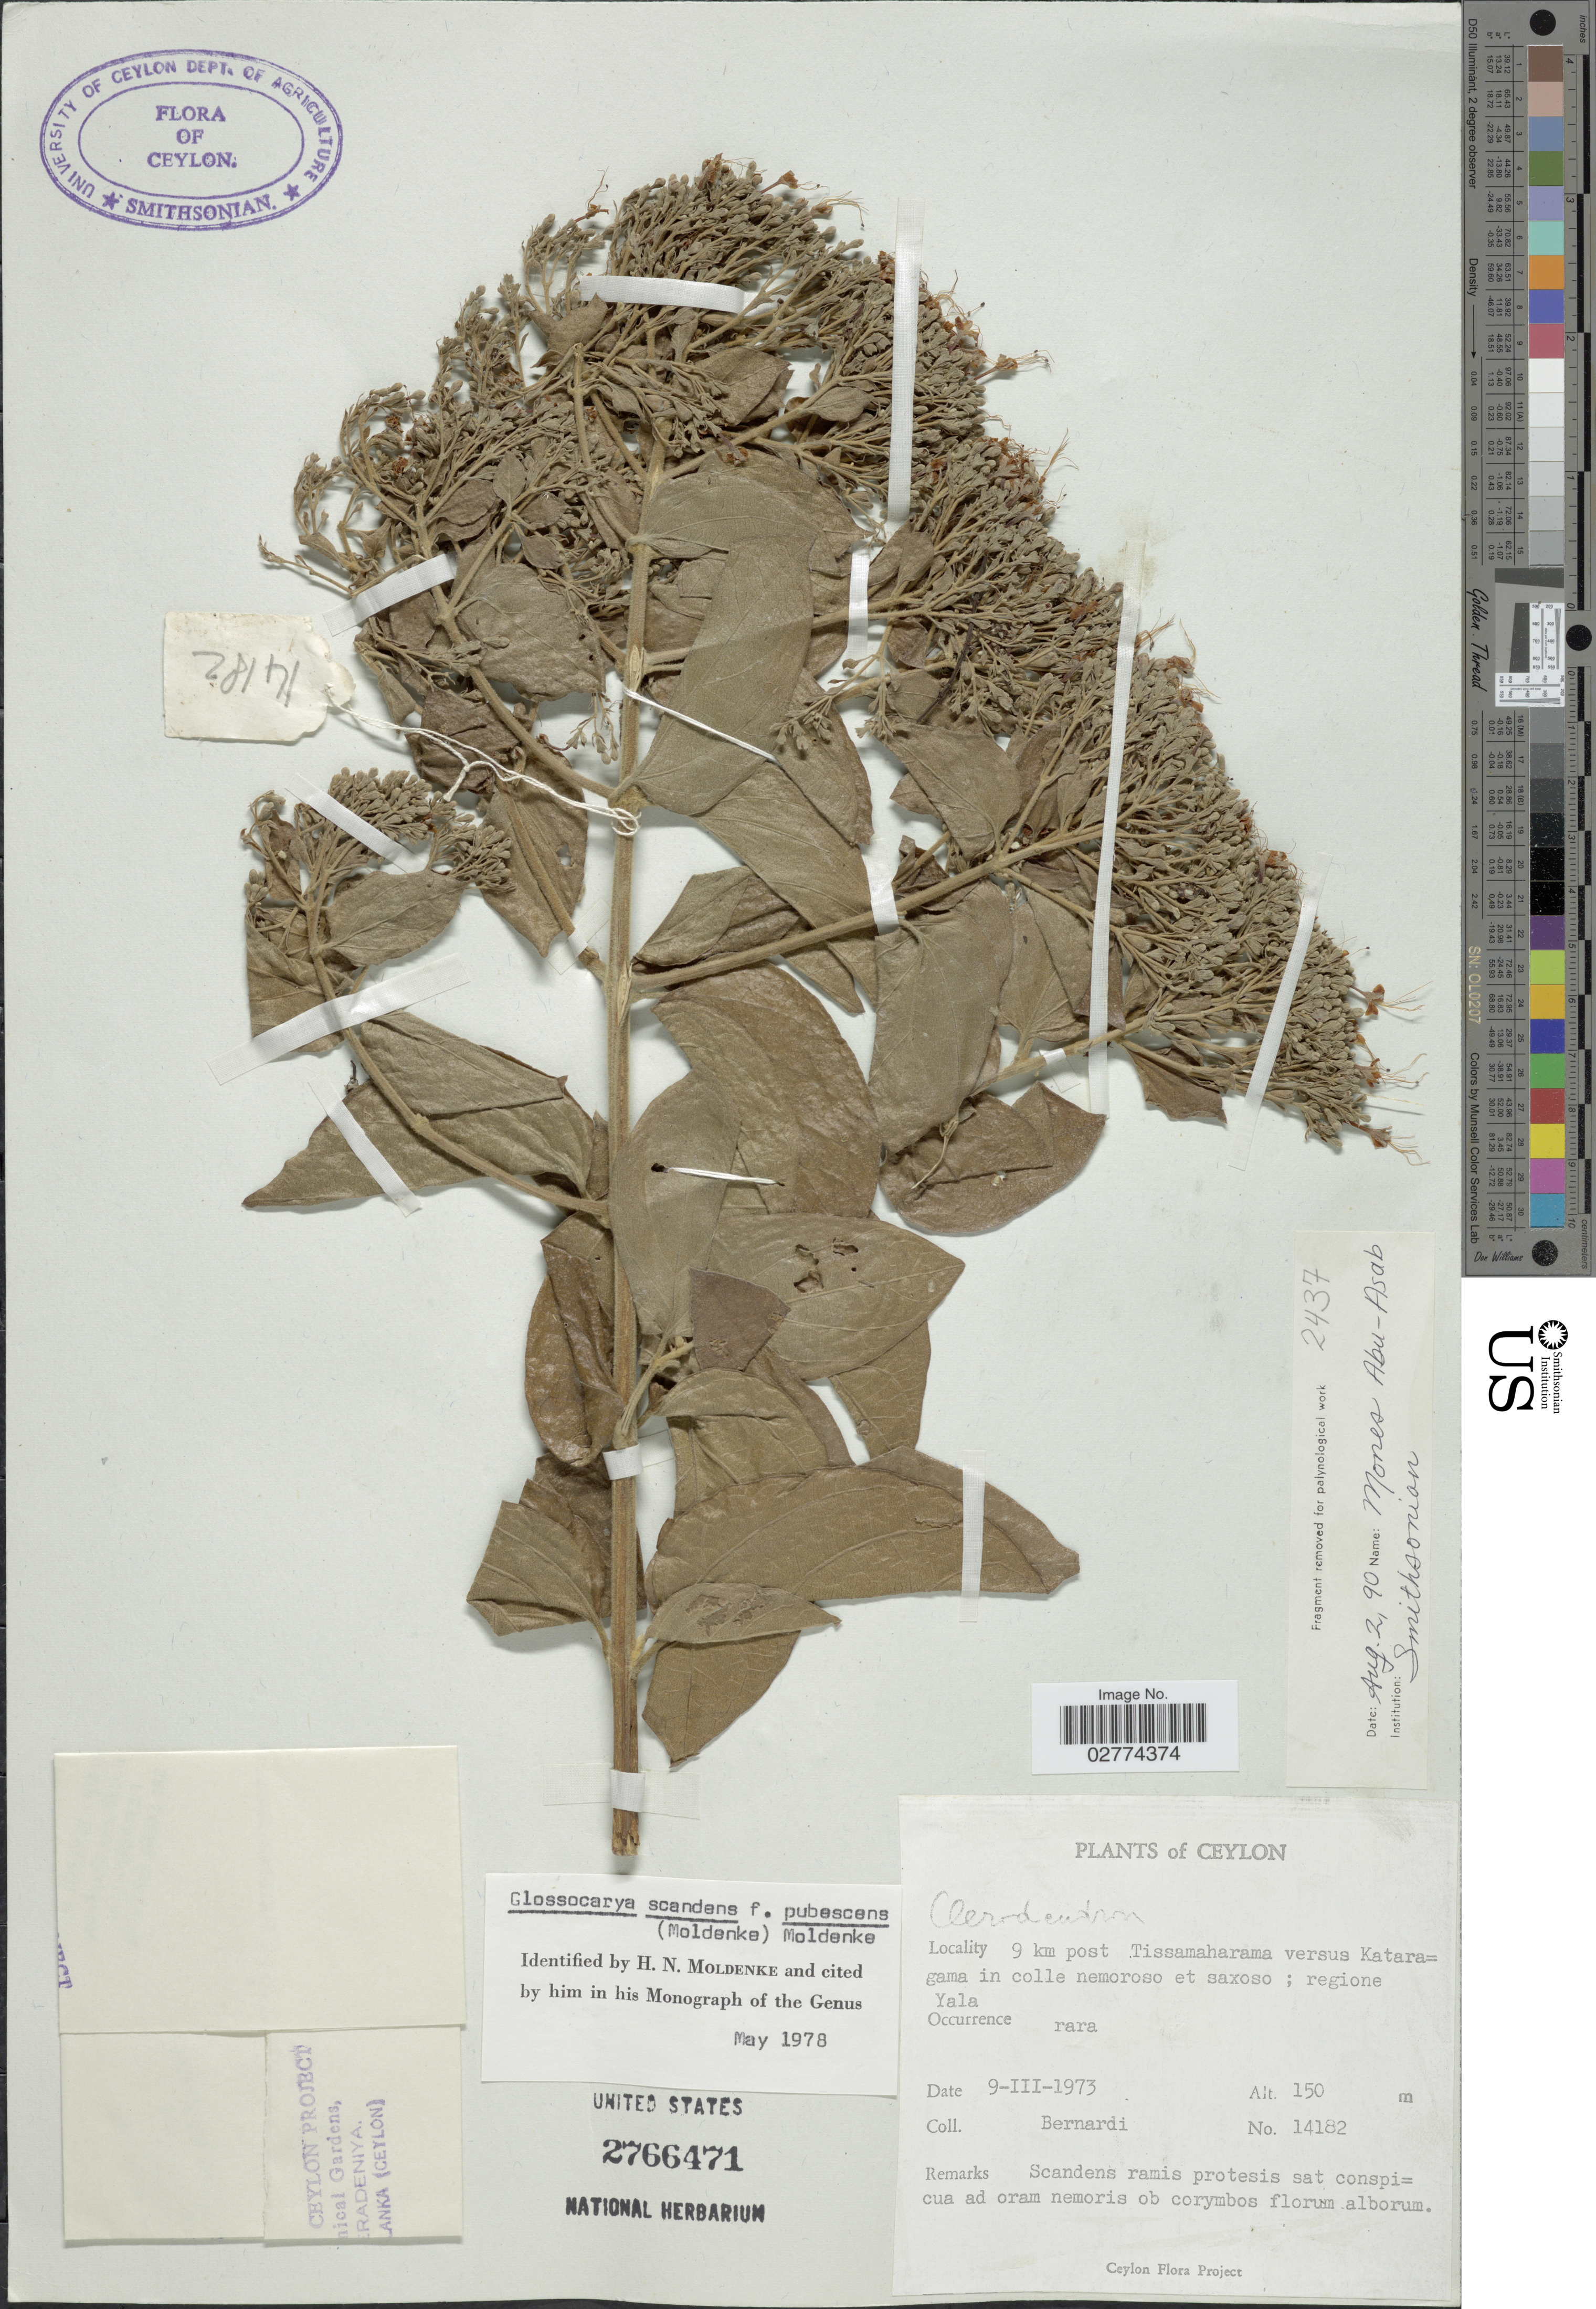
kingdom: Plantae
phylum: Tracheophyta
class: Magnoliopsida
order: Lamiales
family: Lamiaceae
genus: Glossocarya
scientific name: Glossocarya scandens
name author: (L. f.) Trimen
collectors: Bernardi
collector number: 14182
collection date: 1973-03-09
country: Sri Lanka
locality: Ceylon. 9 km post Tissamaharama versus Katara=gama in colle nemoroso et saxoso; regione Yala.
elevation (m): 150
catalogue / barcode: US 2766471